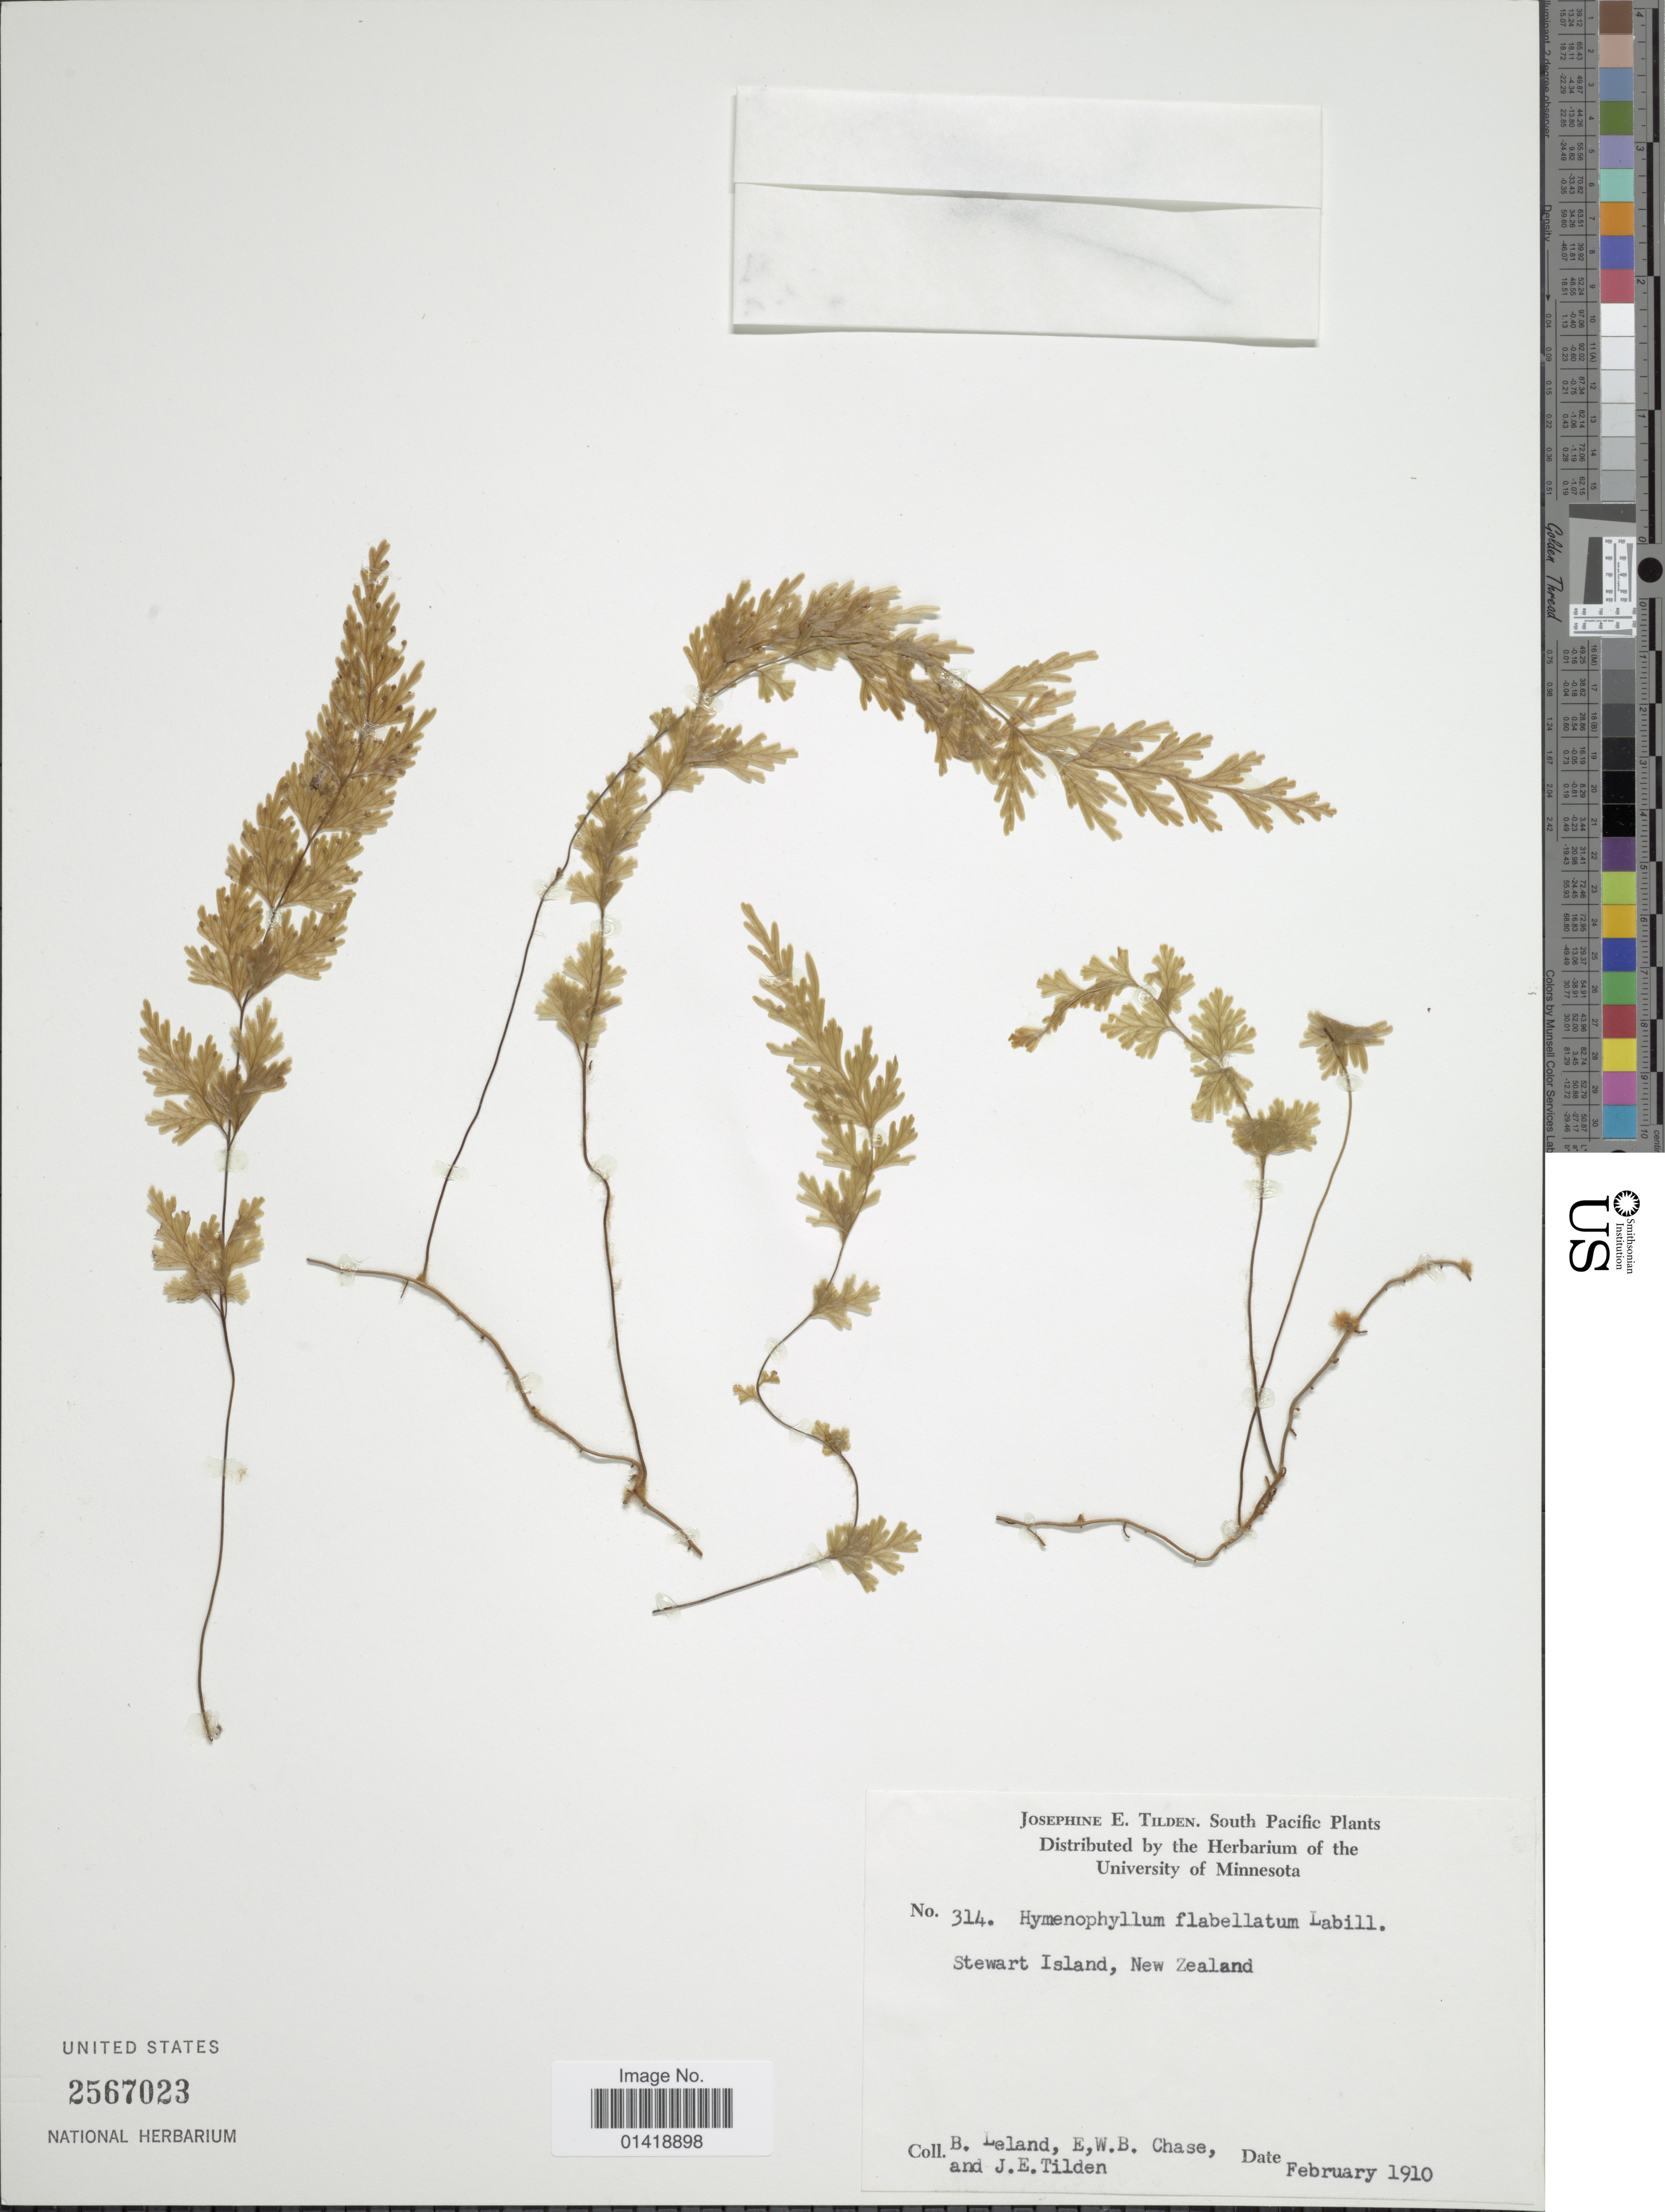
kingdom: Plantae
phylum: Tracheophyta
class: Polypodiopsida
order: Hymenophyllales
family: Hymenophyllaceae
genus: Hymenophyllum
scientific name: Hymenophyllum flabellatum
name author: Labill.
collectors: B. Leland, E. W. Chase & J. E. Tilden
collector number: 314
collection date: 1910-02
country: New Zealand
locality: Stewart Island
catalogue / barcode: US 2567023